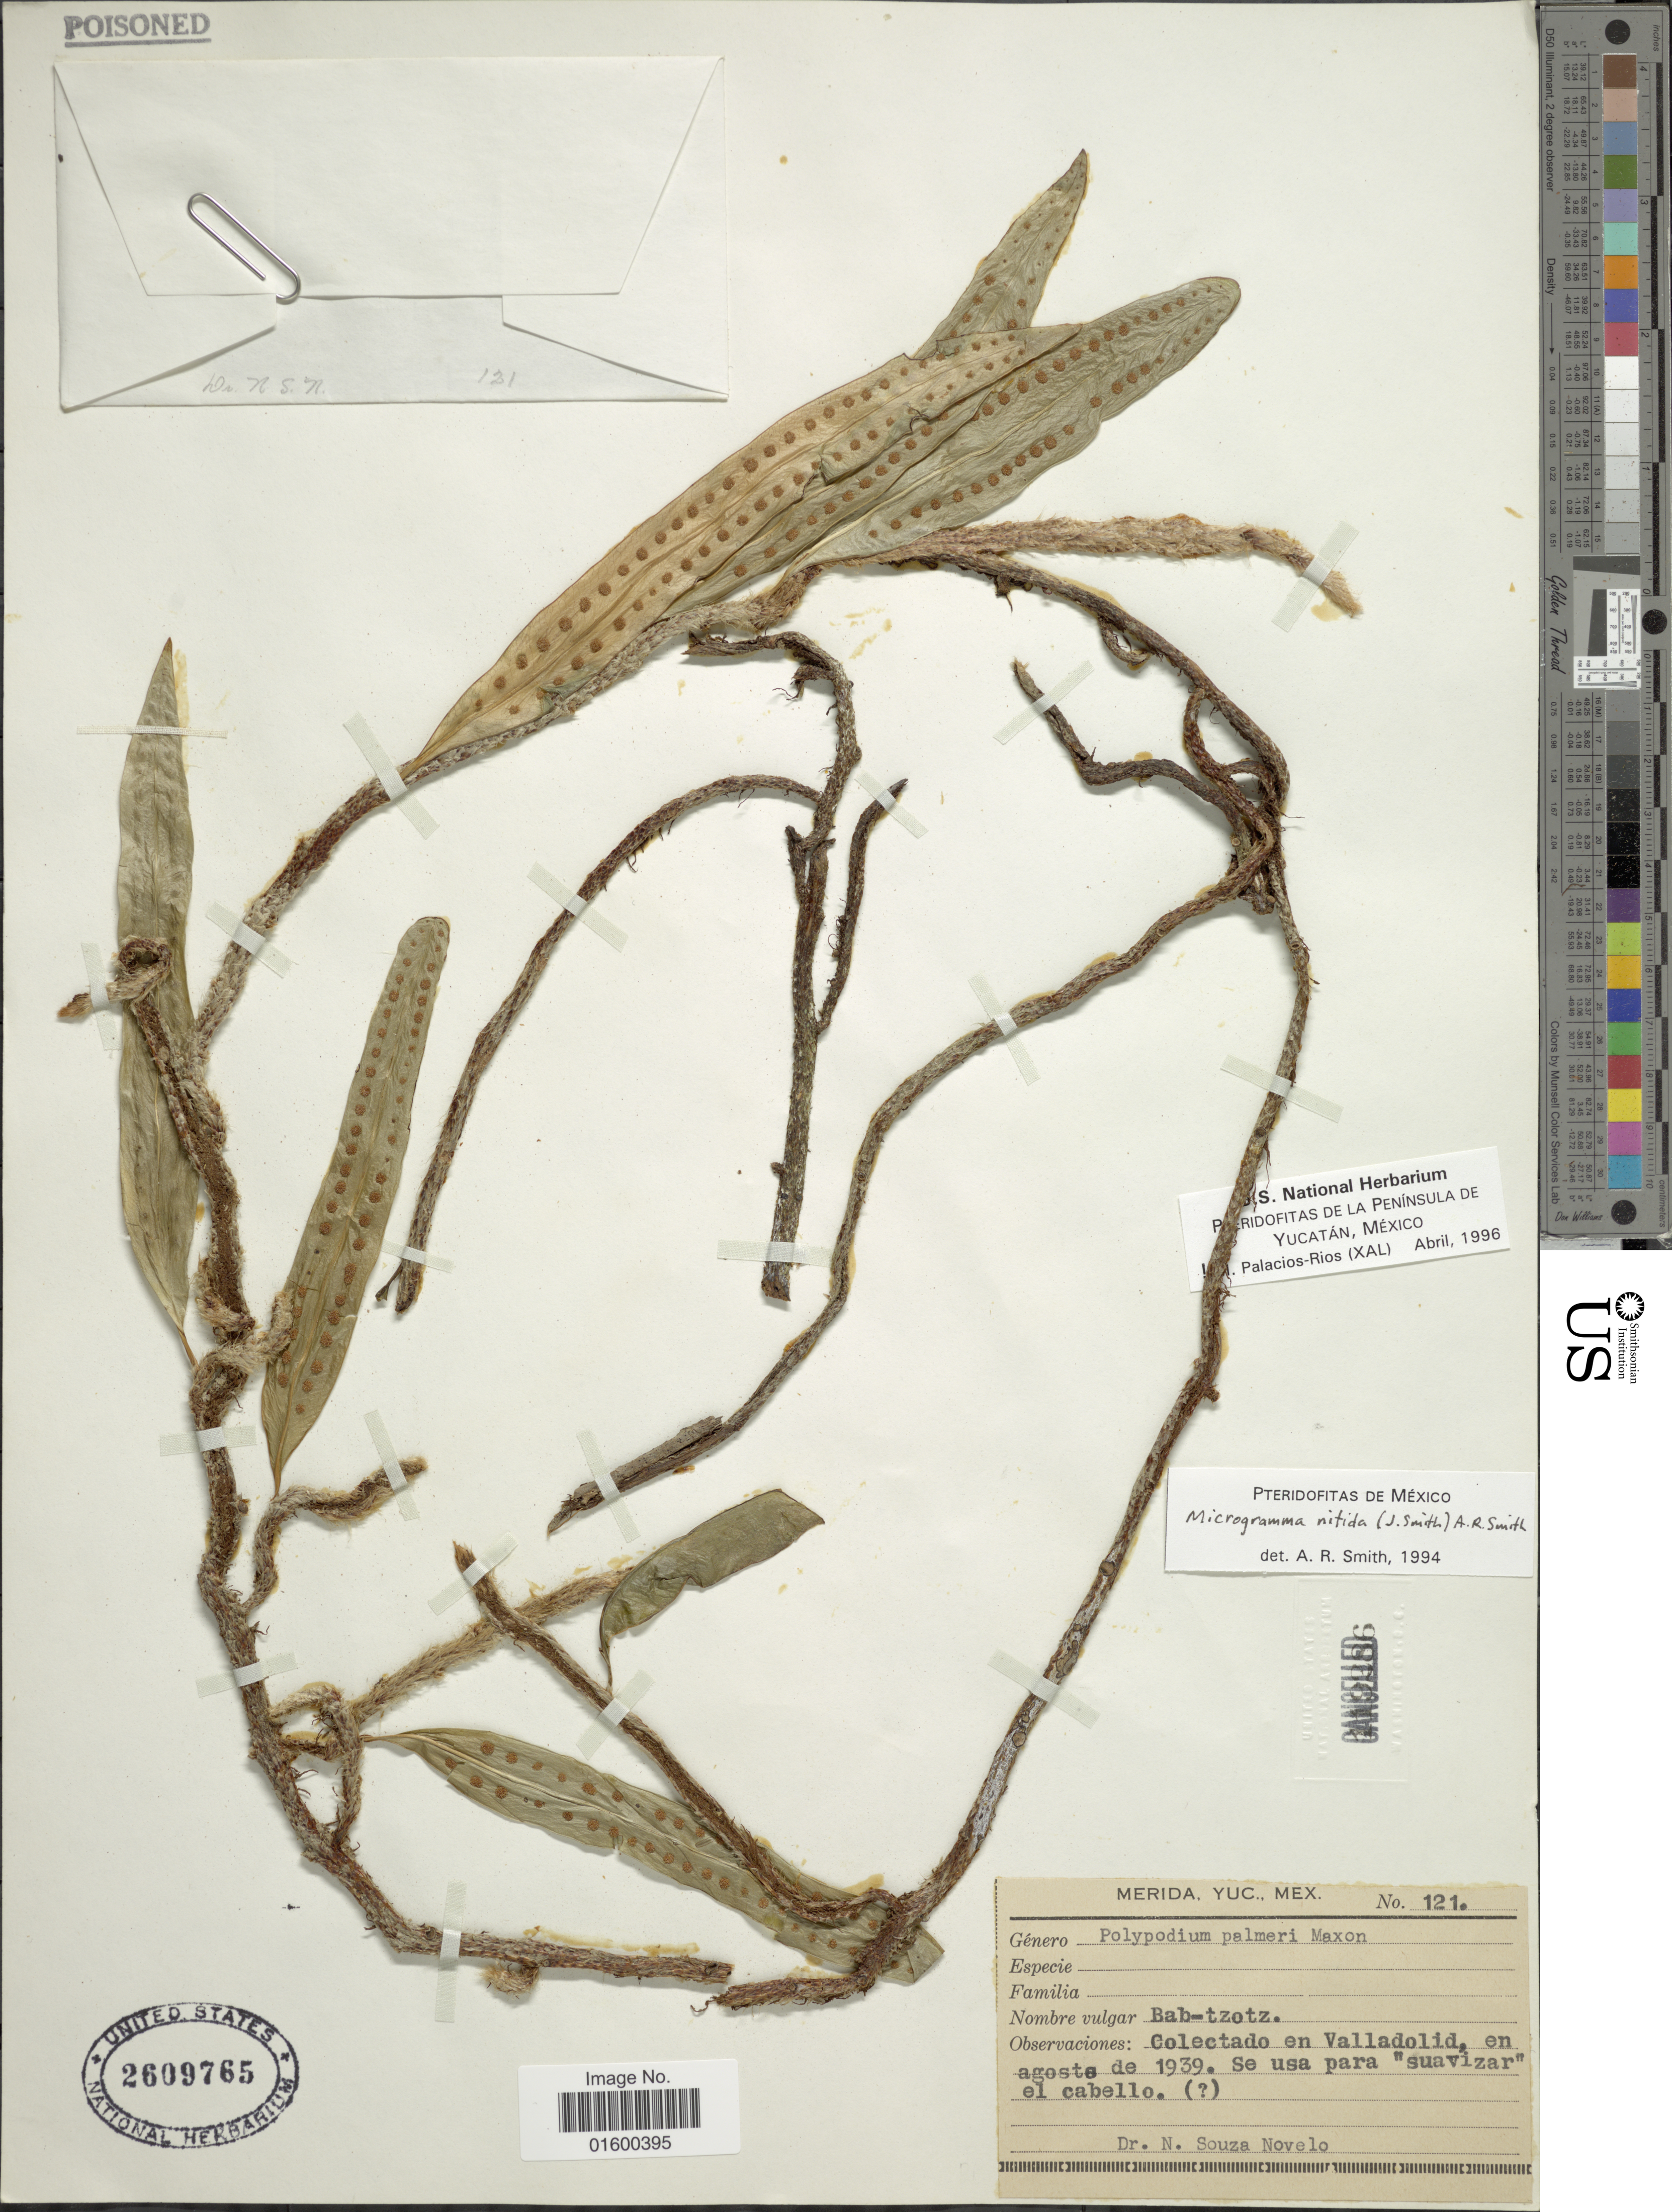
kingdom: Plantae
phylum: Tracheophyta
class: Polypodiopsida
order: Polypodiales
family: Polypodiaceae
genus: Microgramma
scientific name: Microgramma nitida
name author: (J. Sm.) A.R. Sm.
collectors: N. Souza Novelo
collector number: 121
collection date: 1939-08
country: Mexico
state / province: Yucatán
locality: Merida, Yuc., Mex., Valladolid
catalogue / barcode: US 2609765